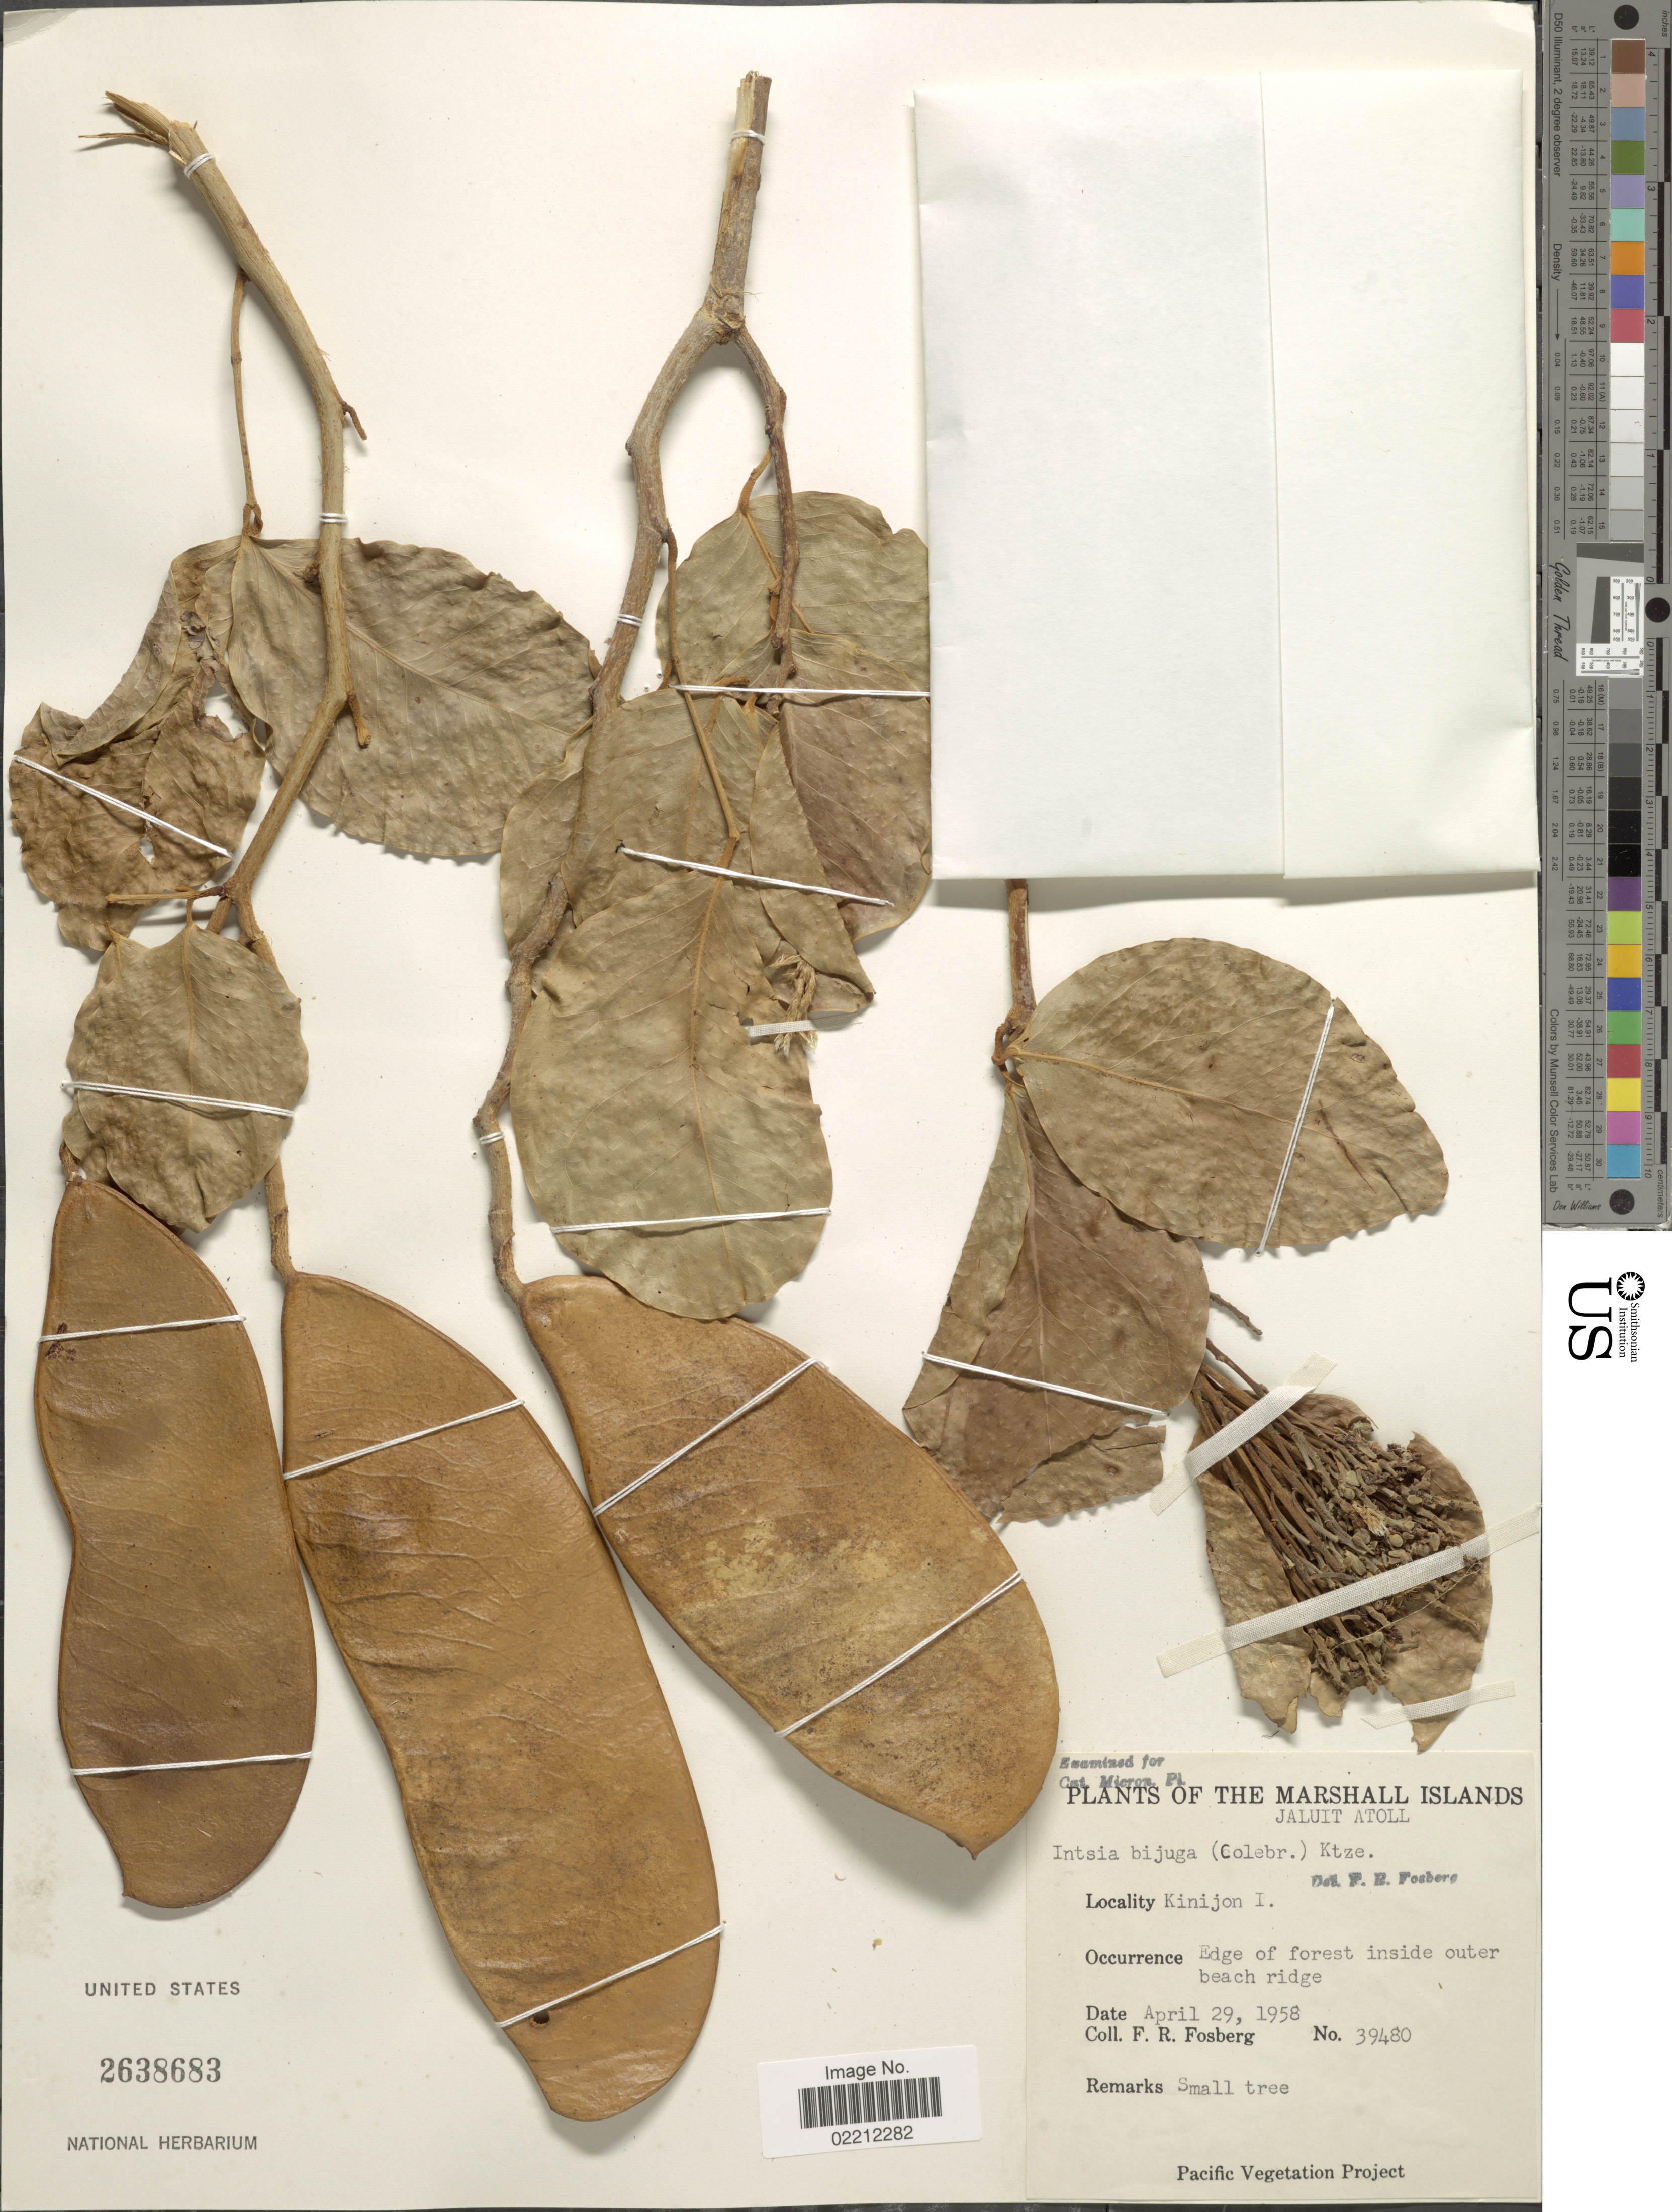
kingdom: Plantae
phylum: Tracheophyta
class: Magnoliopsida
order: Fabales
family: Fabaceae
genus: Intsia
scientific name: Intsia bijuga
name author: (Colebr.) Kuntze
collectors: F. R. Fosberg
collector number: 39480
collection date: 1958-04-29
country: Marshall Islands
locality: Jaluit Atjoll. Kinijn I.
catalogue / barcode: US 2638683